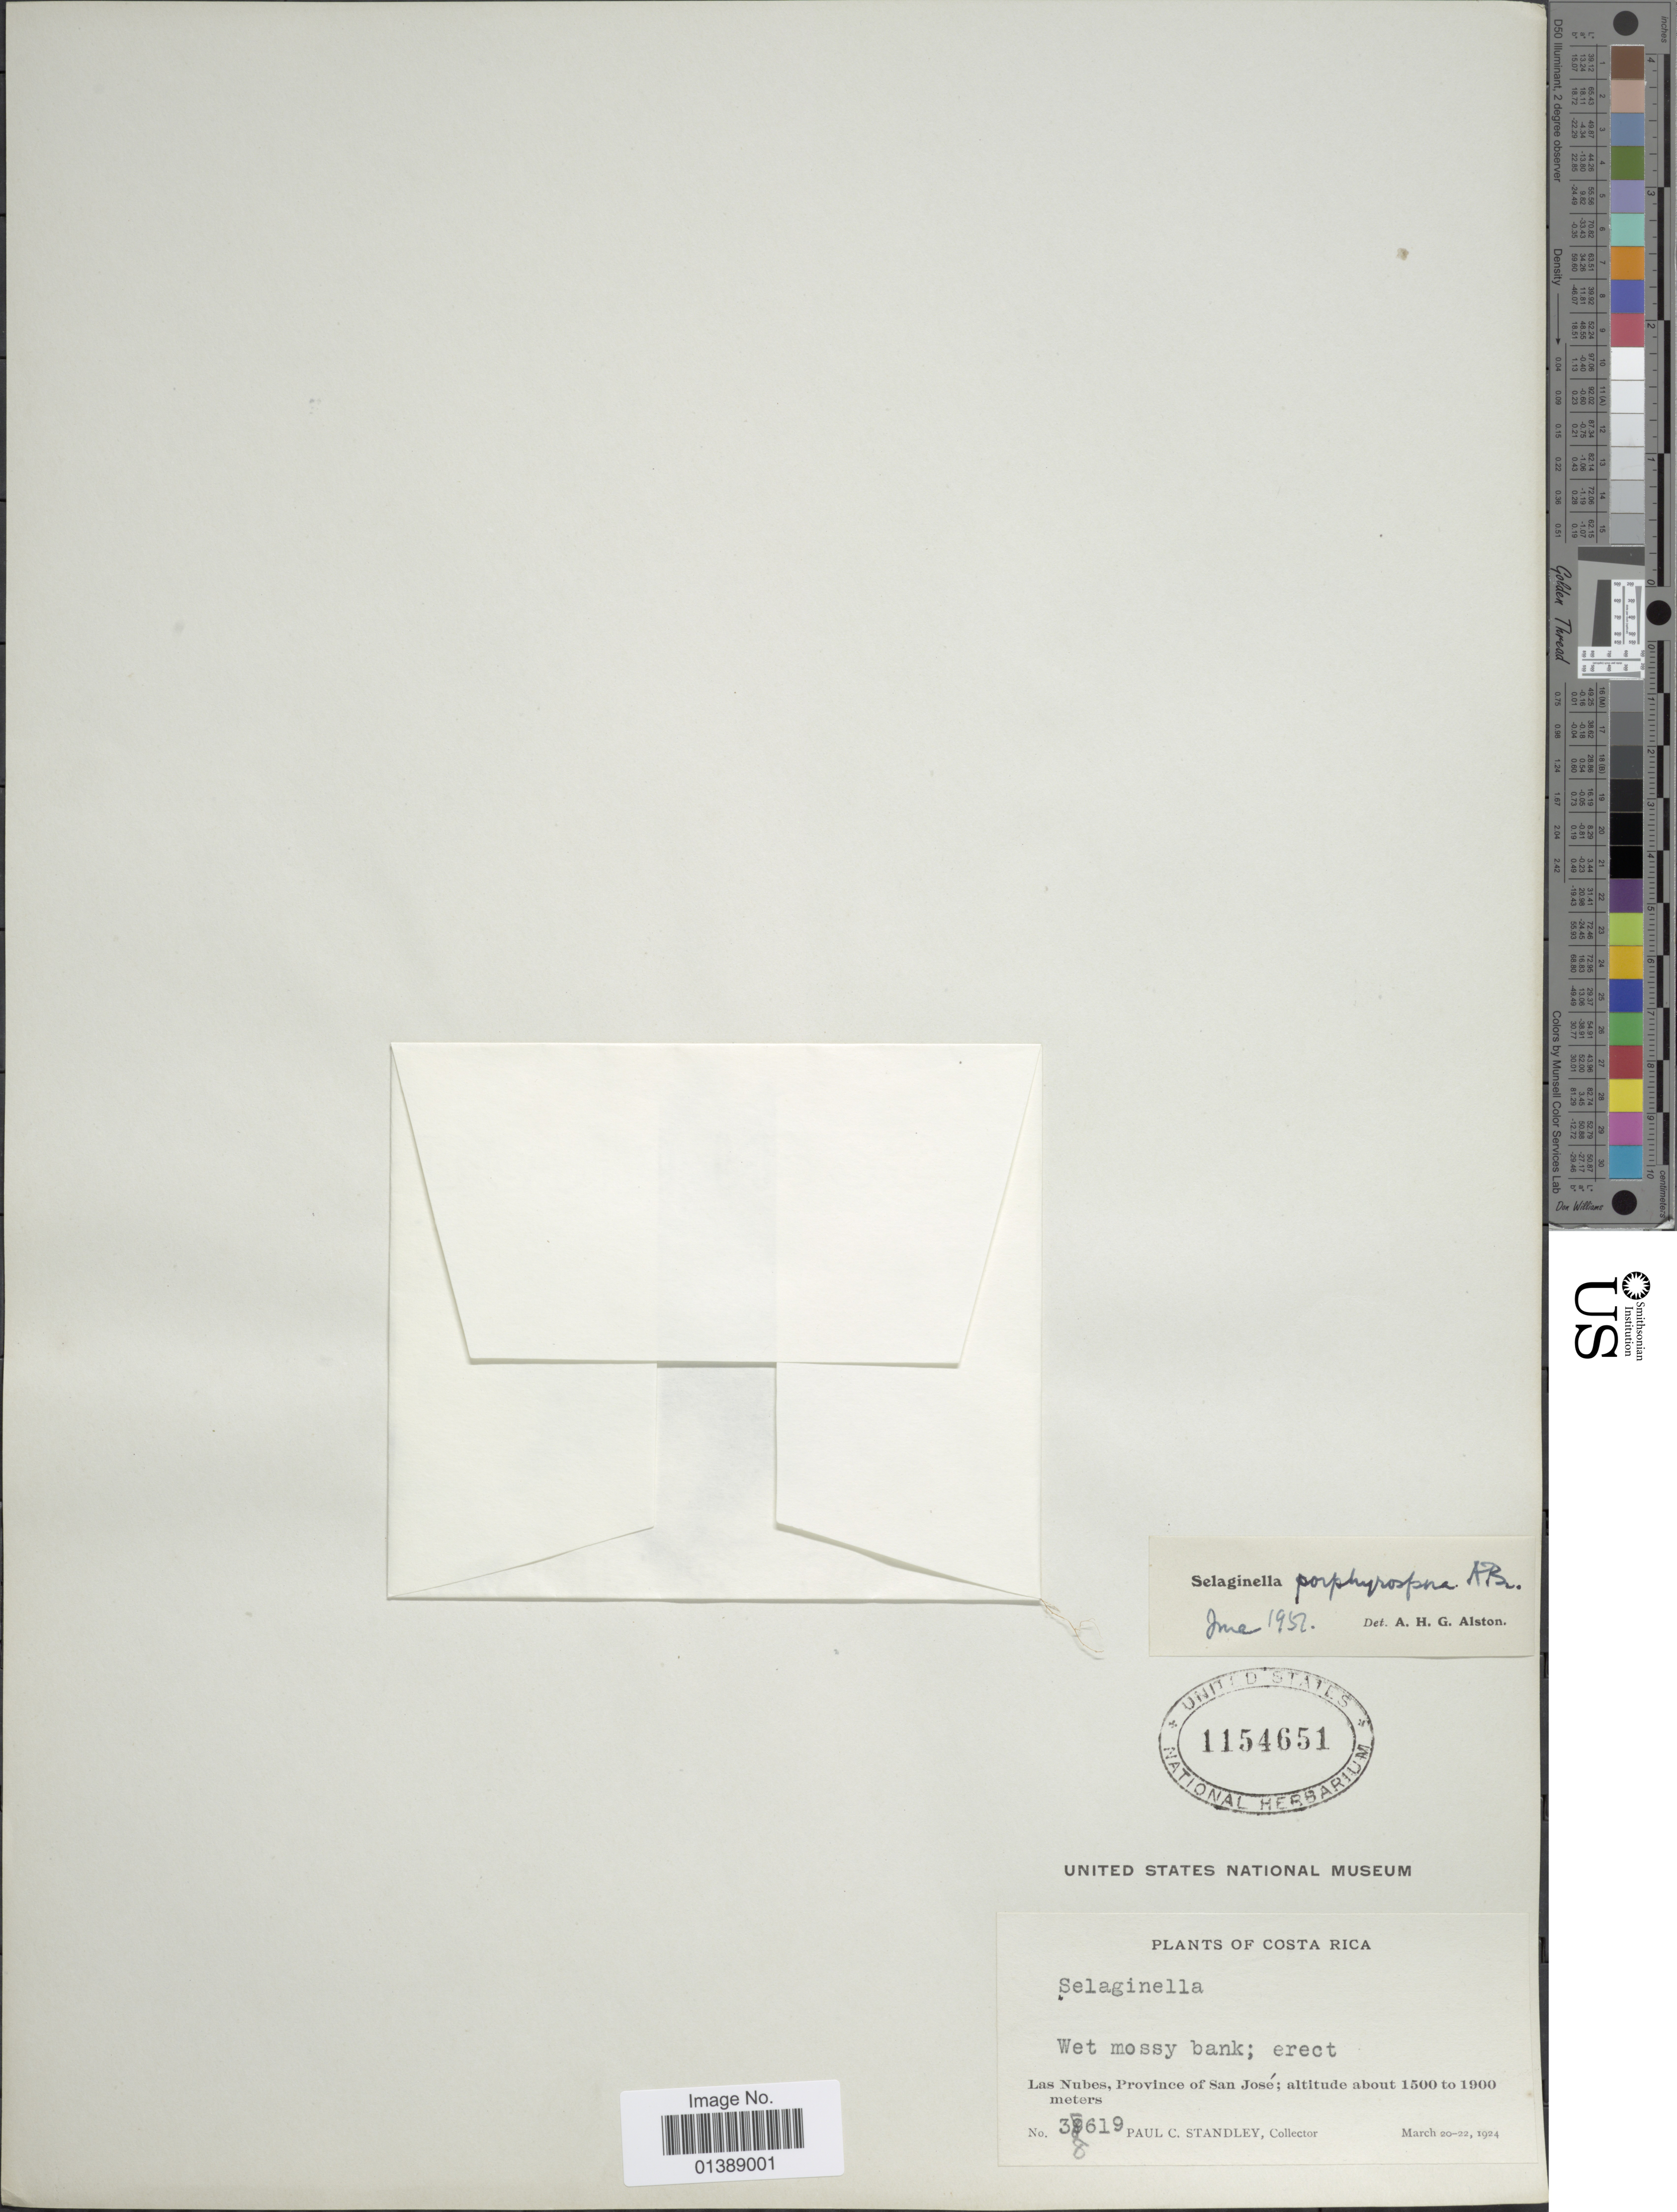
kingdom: Plantae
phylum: Tracheophyta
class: Lycopodiopsida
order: Selaginellales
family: Selaginellaceae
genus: Selaginella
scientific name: Selaginella porphyrospora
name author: A. Braun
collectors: P. C. Standley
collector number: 38619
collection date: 1924-03-20/1924-03-22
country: Costa Rica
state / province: San José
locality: Las Nubes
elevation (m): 1500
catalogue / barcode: US 1154651